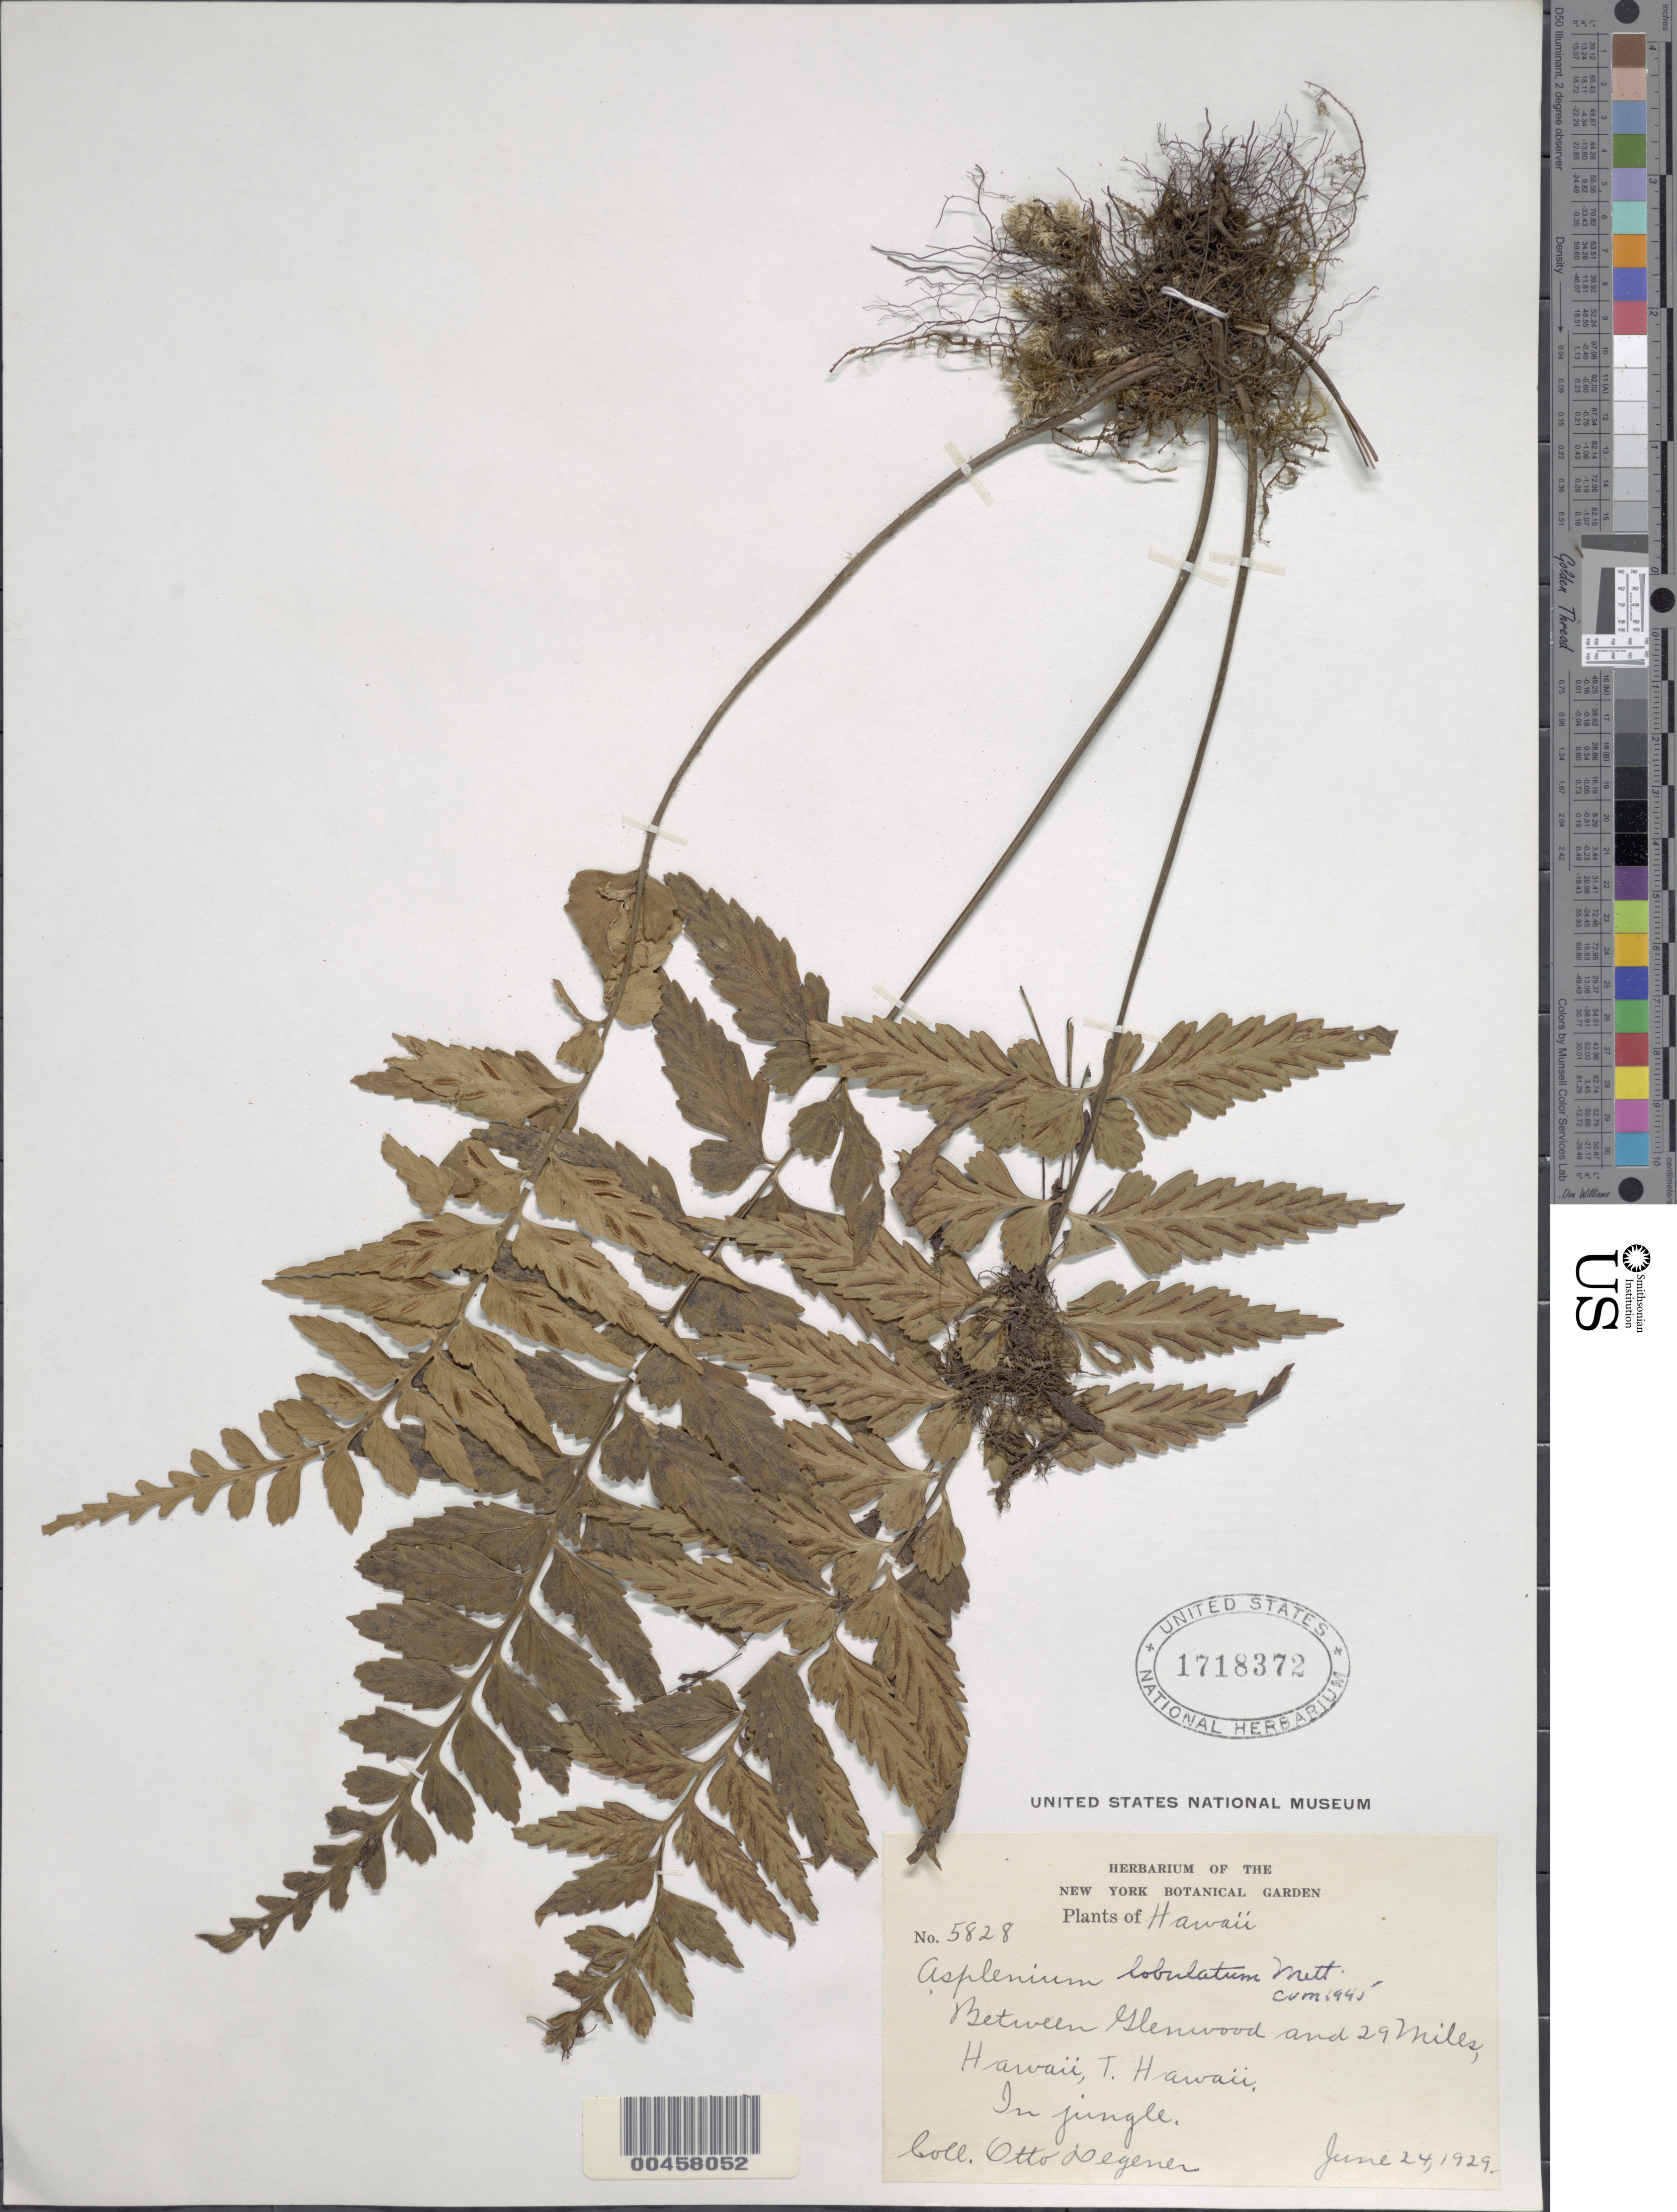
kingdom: Plantae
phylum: Tracheophyta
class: Polypodiopsida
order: Polypodiales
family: Aspleniaceae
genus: Asplenium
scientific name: Asplenium lobulatum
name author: Mett.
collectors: O. Degener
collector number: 5828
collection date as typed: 24 Jun 1929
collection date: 1929-06-24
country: United States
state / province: Hawaii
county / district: Hawaii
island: Hawaii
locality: Between Glenwood and 29 Miles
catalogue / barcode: US 1718372